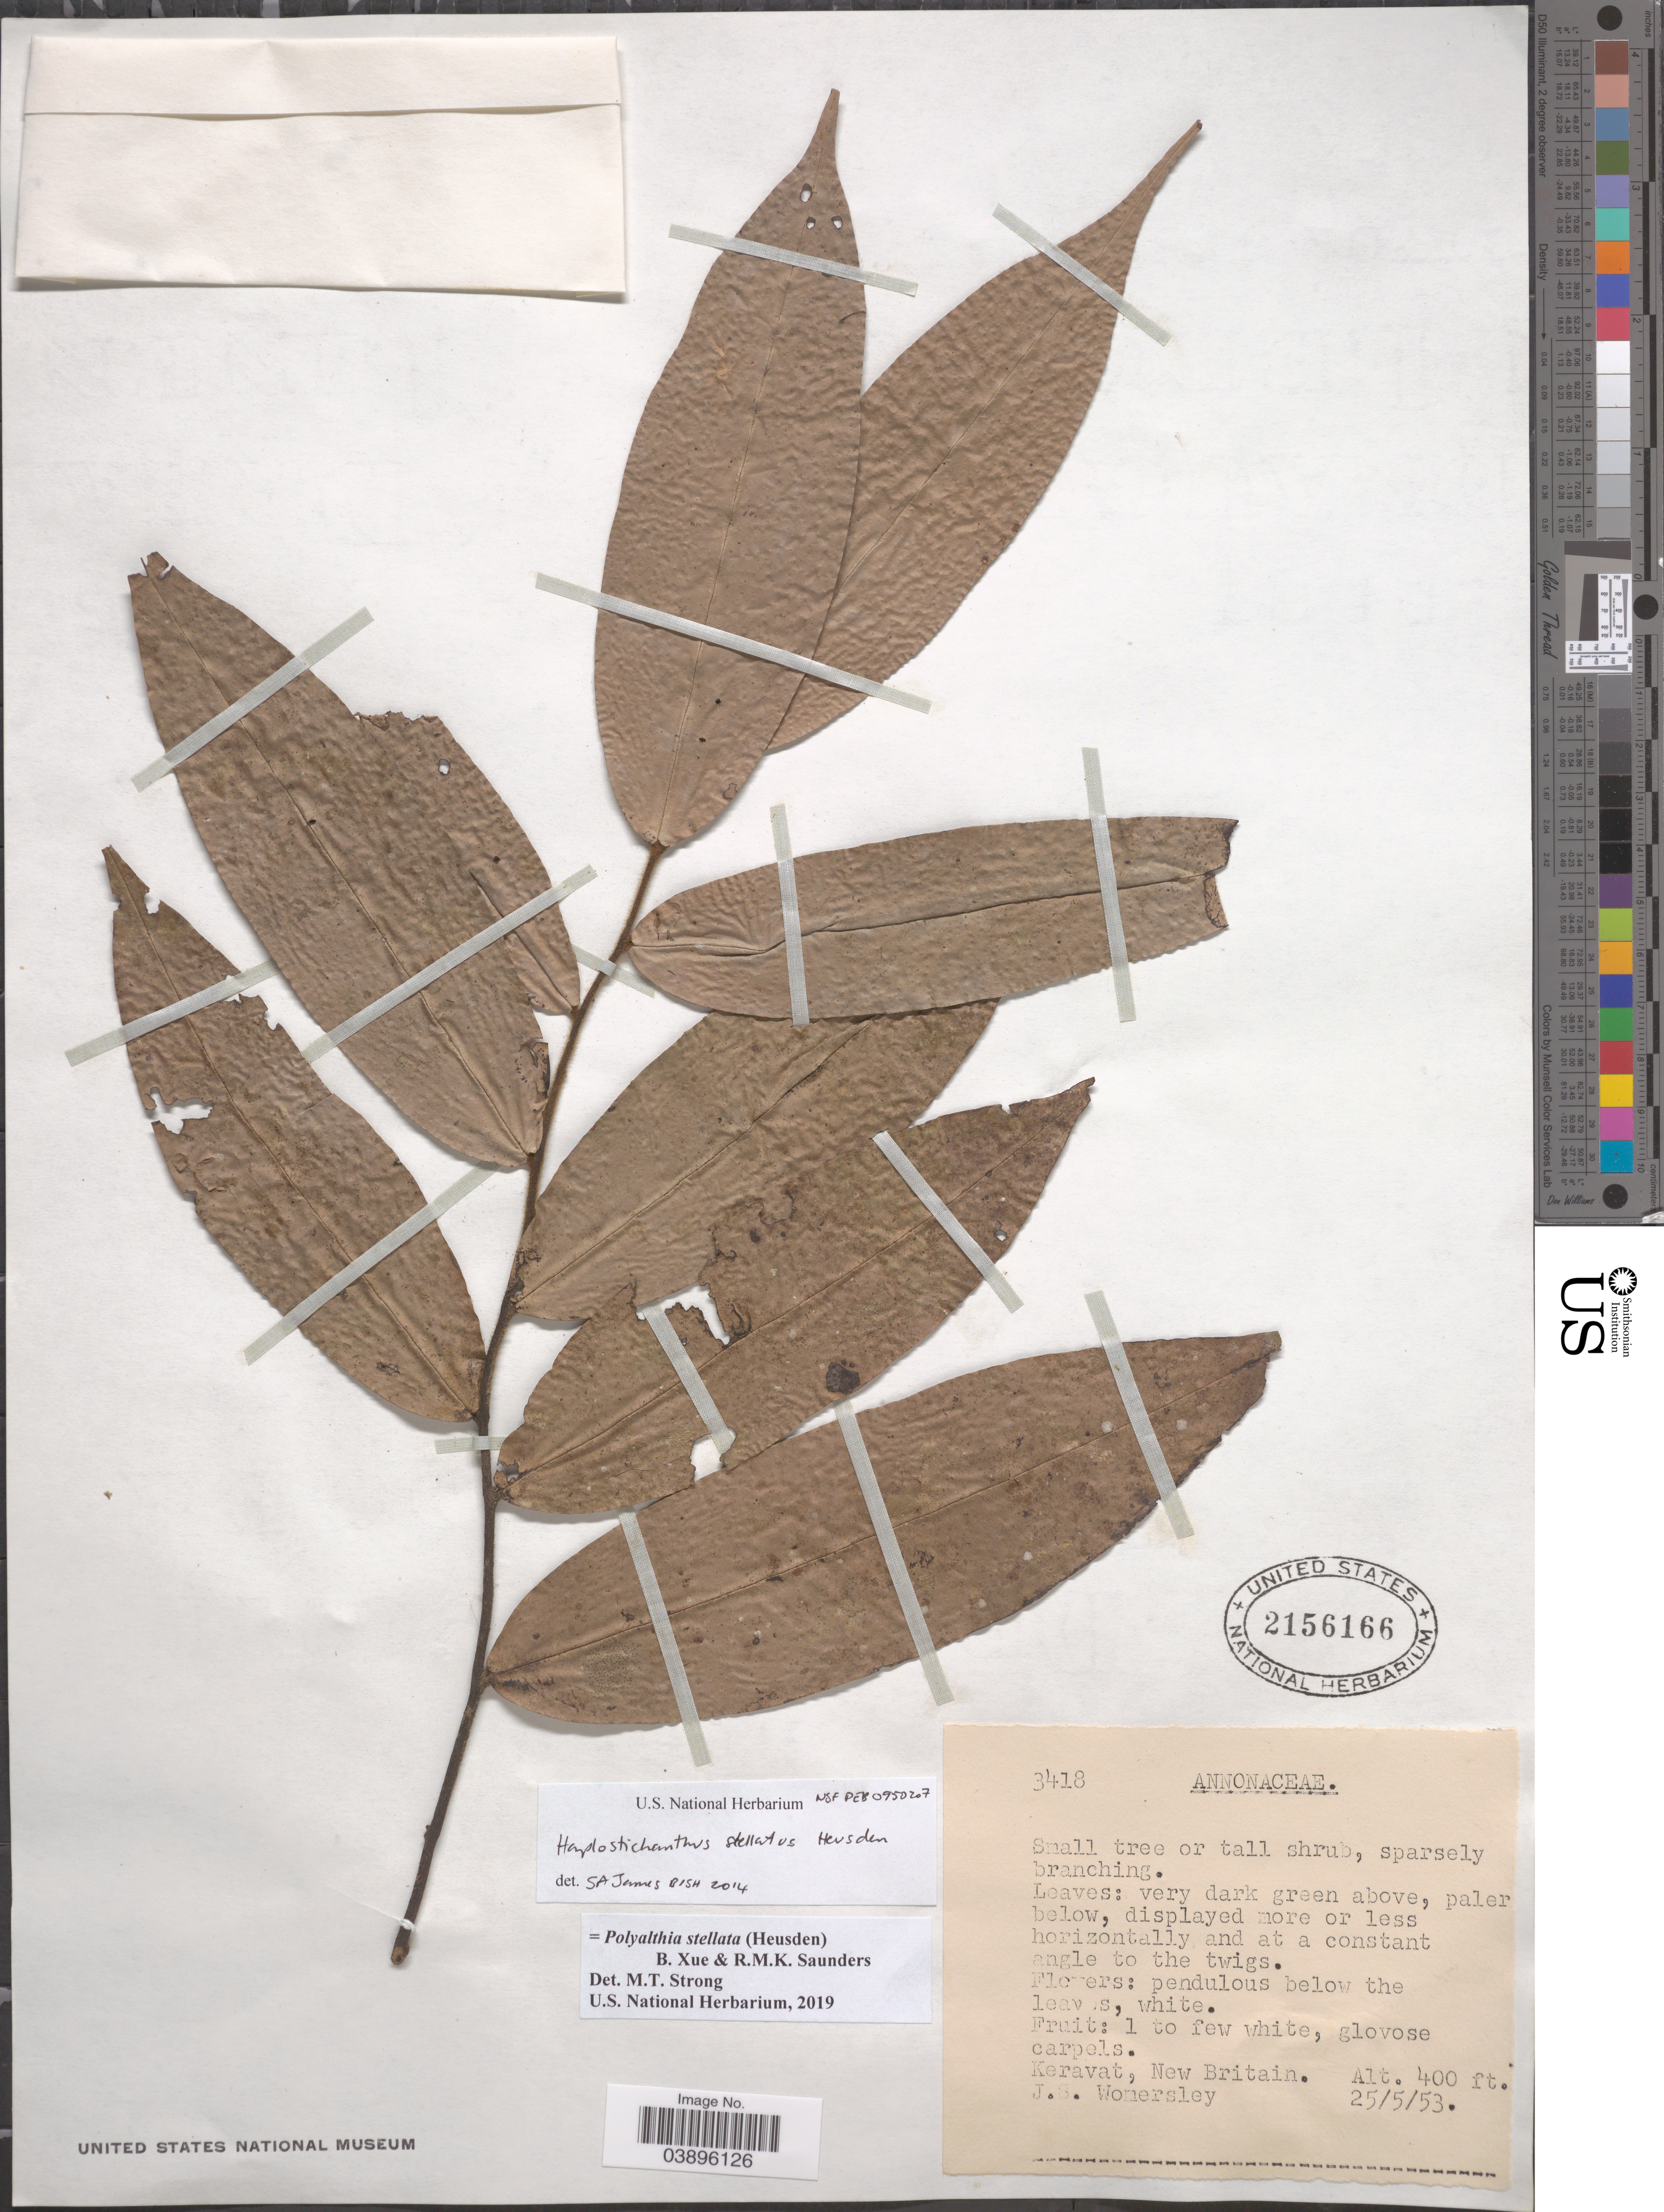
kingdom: Plantae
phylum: Tracheophyta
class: Magnoliopsida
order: Magnoliales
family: Annonaceae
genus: Polyalthia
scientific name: Polyalthia stellata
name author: (Heusden) B. Xue & R.M.K. Saunders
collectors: J. S. Womersley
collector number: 3418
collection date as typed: Transcribed d/m/y: 25/5/53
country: Papua New Guinea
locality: Keravat, New Britain.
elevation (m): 122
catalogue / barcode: US 2156166